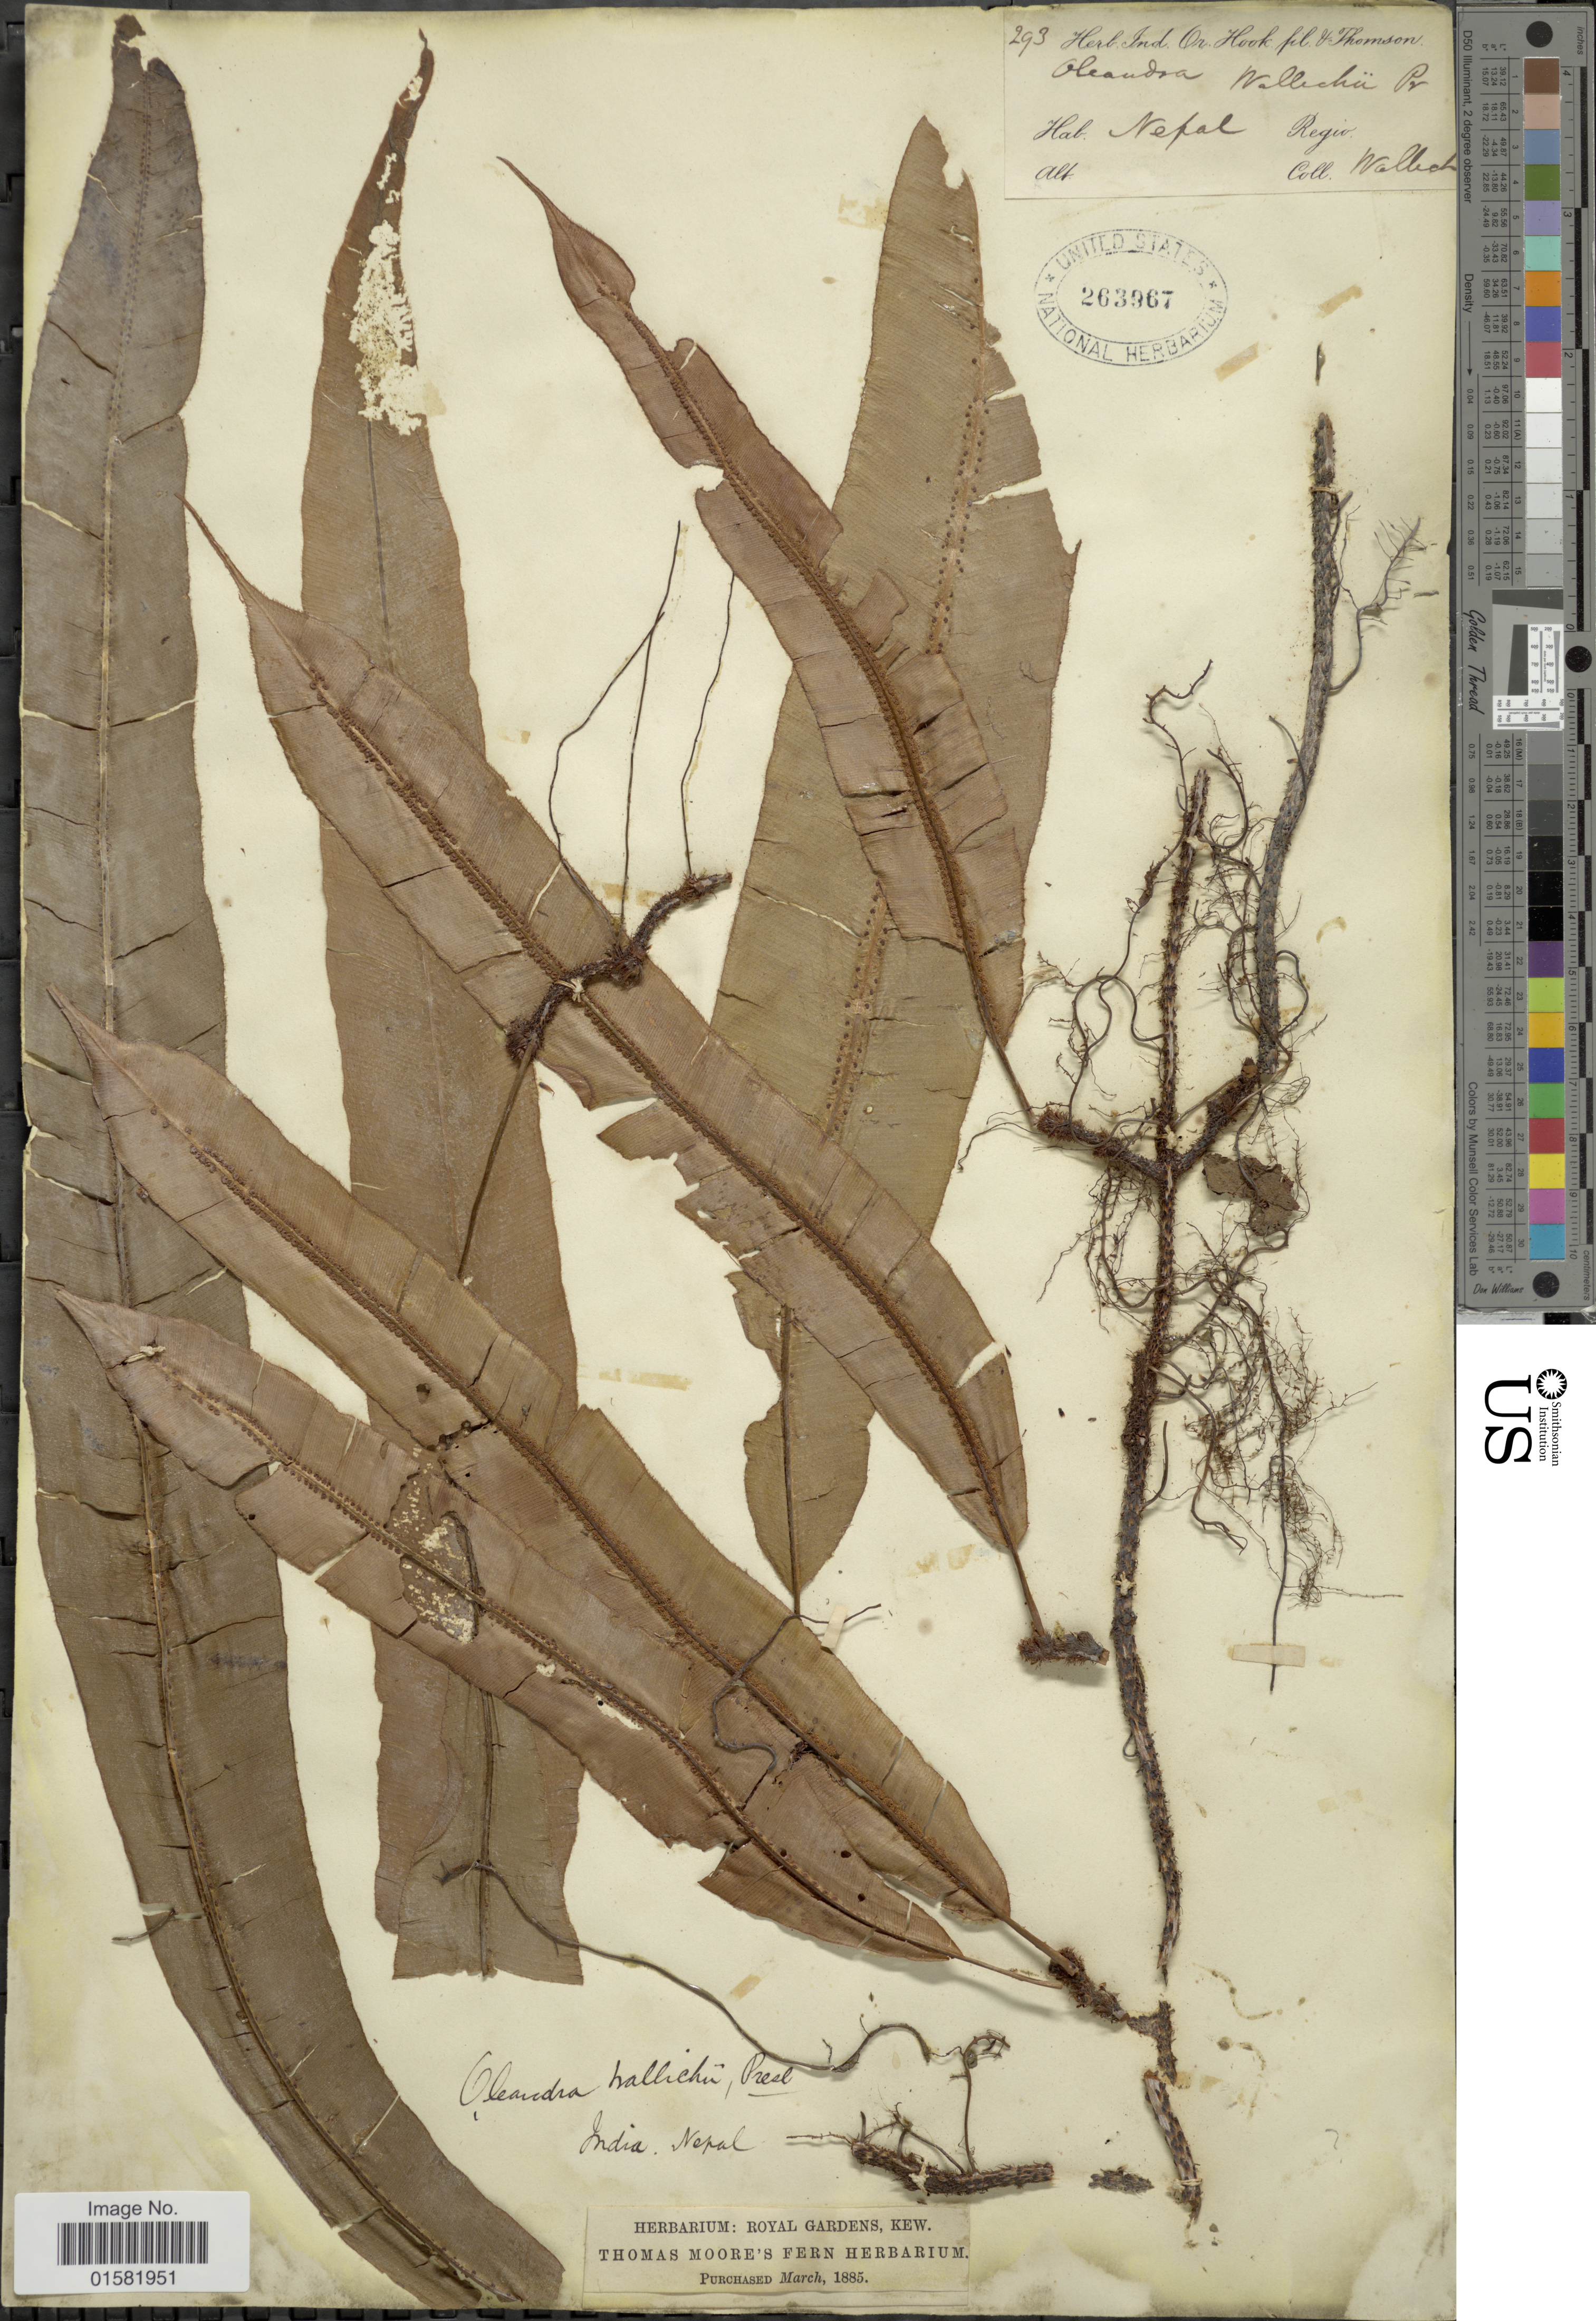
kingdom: Plantae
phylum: Tracheophyta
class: Polypodiopsida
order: Polypodiales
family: Oleandraceae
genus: Oleandra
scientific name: Oleandra wallichii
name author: (Hook.) C. Presl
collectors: -- Wallich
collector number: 293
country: Nepal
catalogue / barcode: US 263967